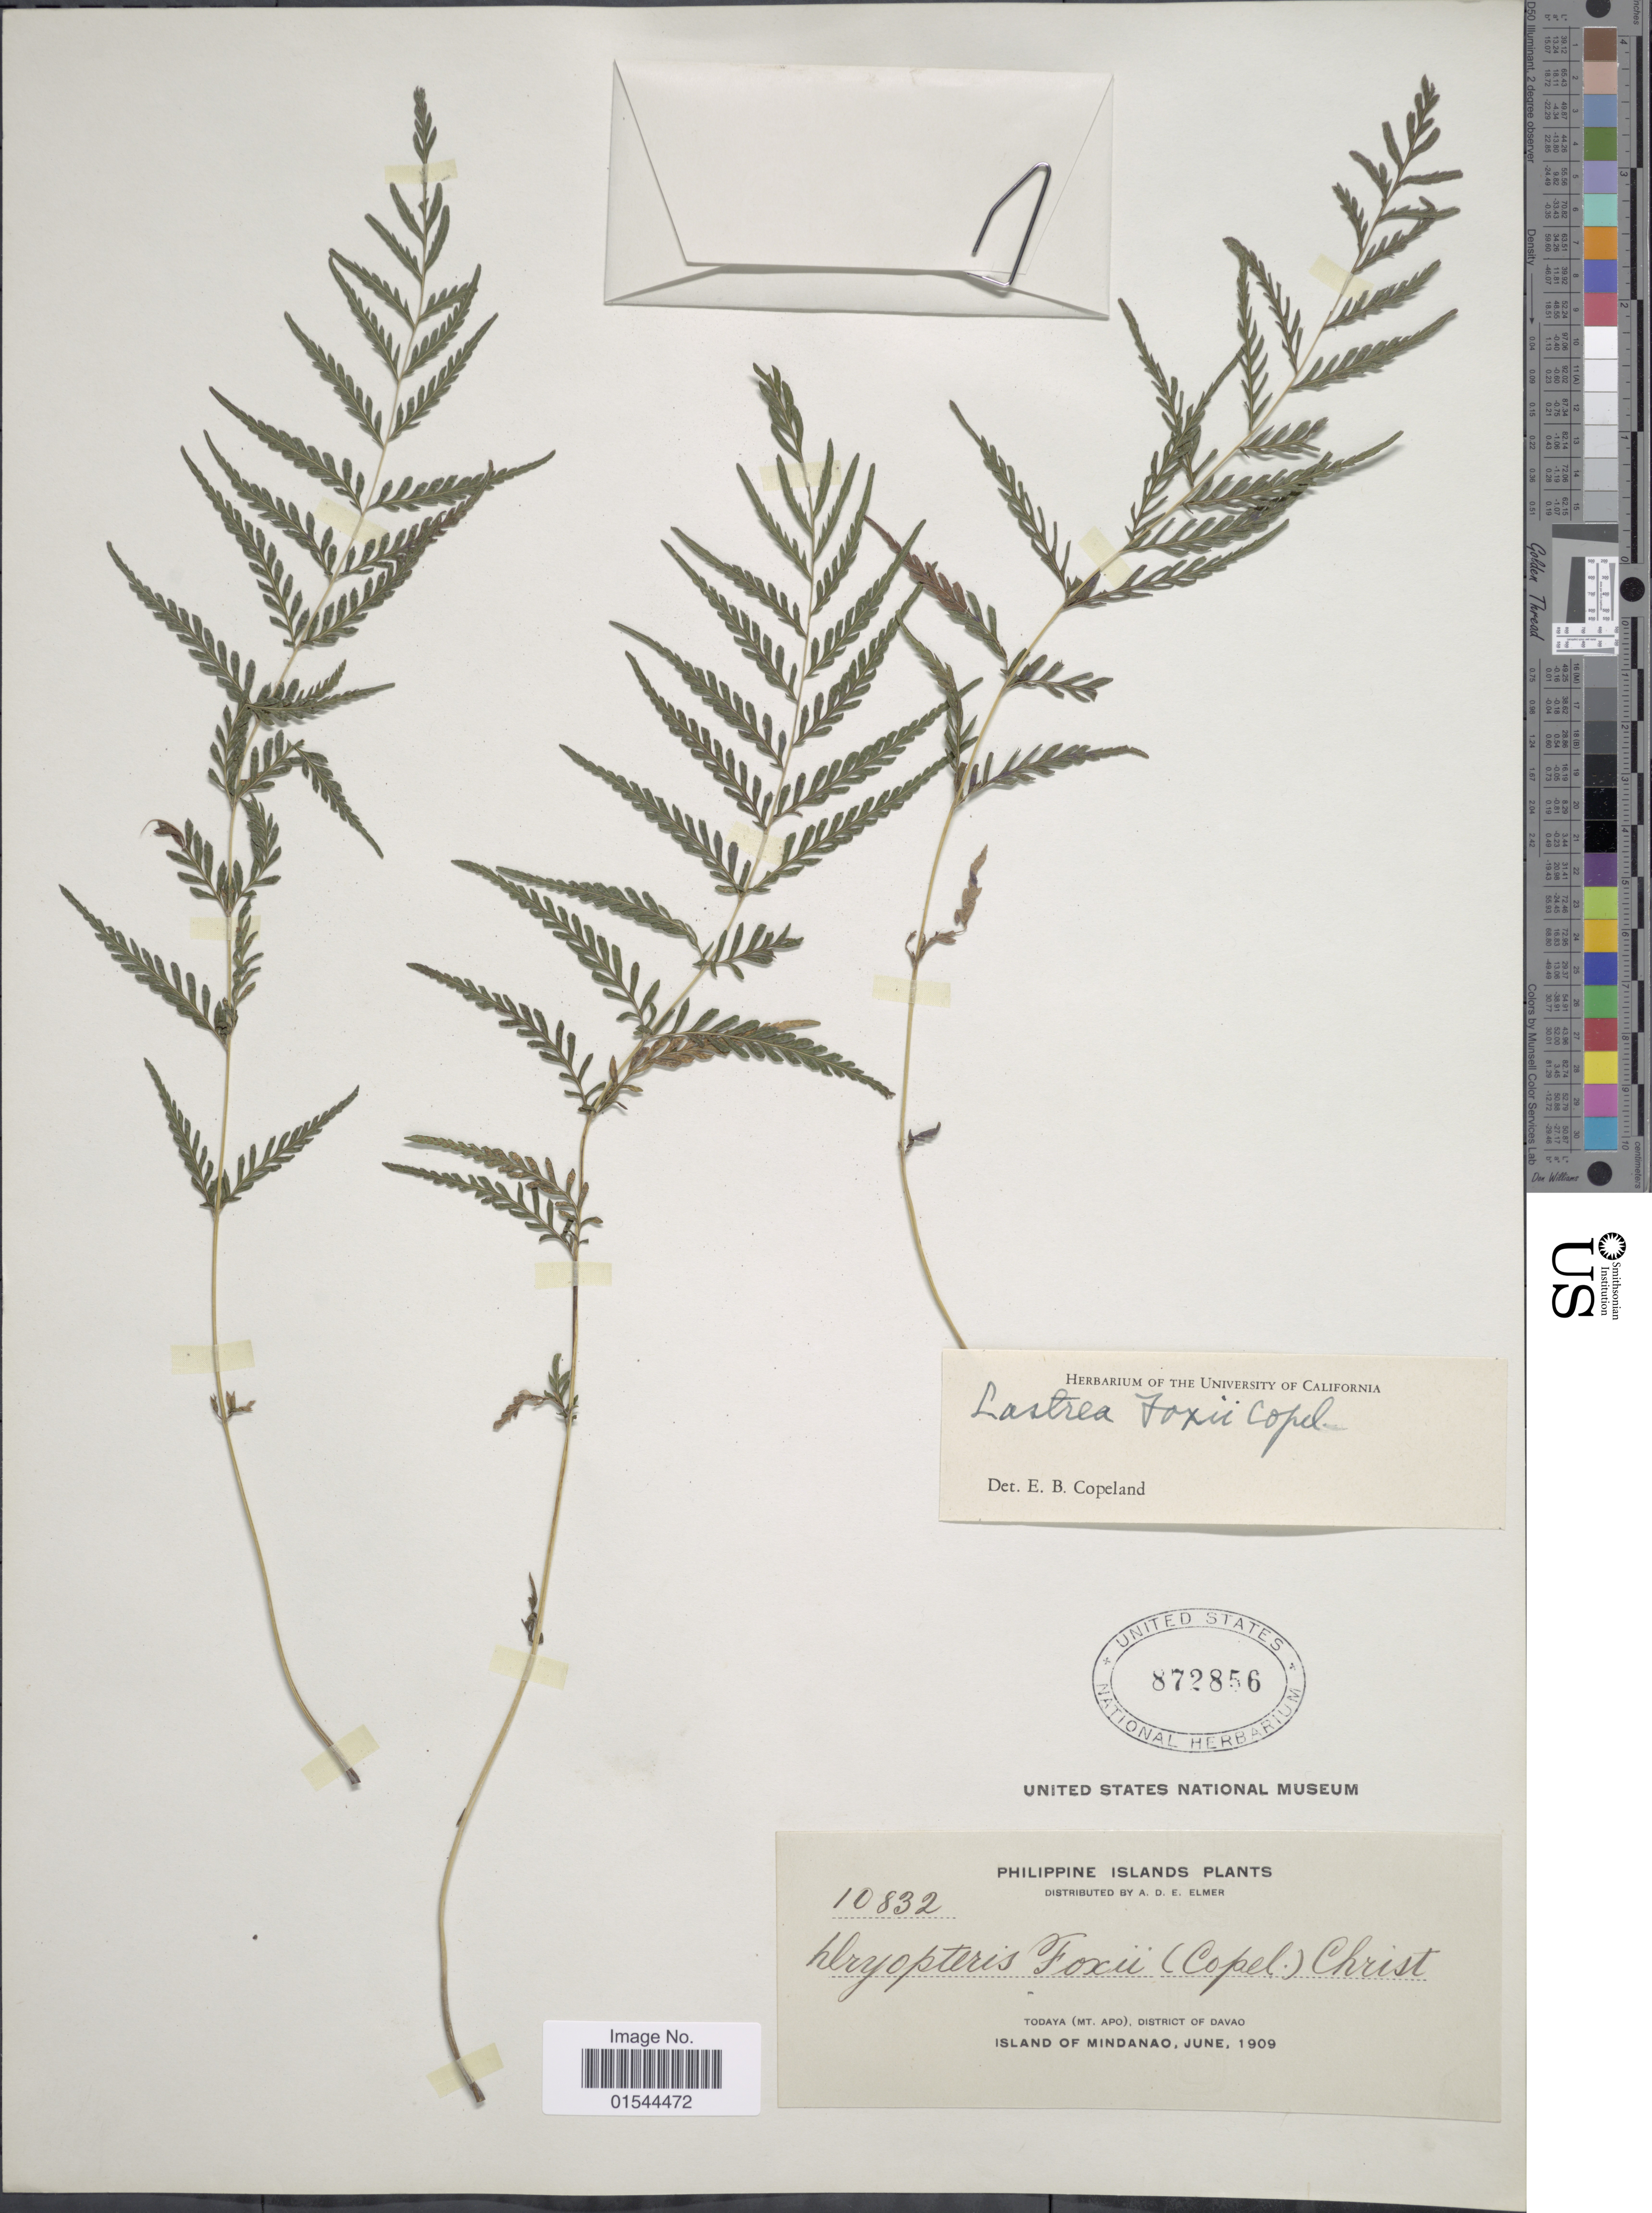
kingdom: Plantae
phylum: Tracheophyta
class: Polypodiopsida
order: Polypodiales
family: Thelypteridaceae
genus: Pneumatopteris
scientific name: Pneumatopteris ligulata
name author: (C. Presl) Holttum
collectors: A. D. E. Elmer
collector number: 10832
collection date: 1909-06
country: Philippines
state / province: Davao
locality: Philippine Islands, Todaya (Mt. Apo), District of Davao, Island of Mindanao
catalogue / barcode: US 872856